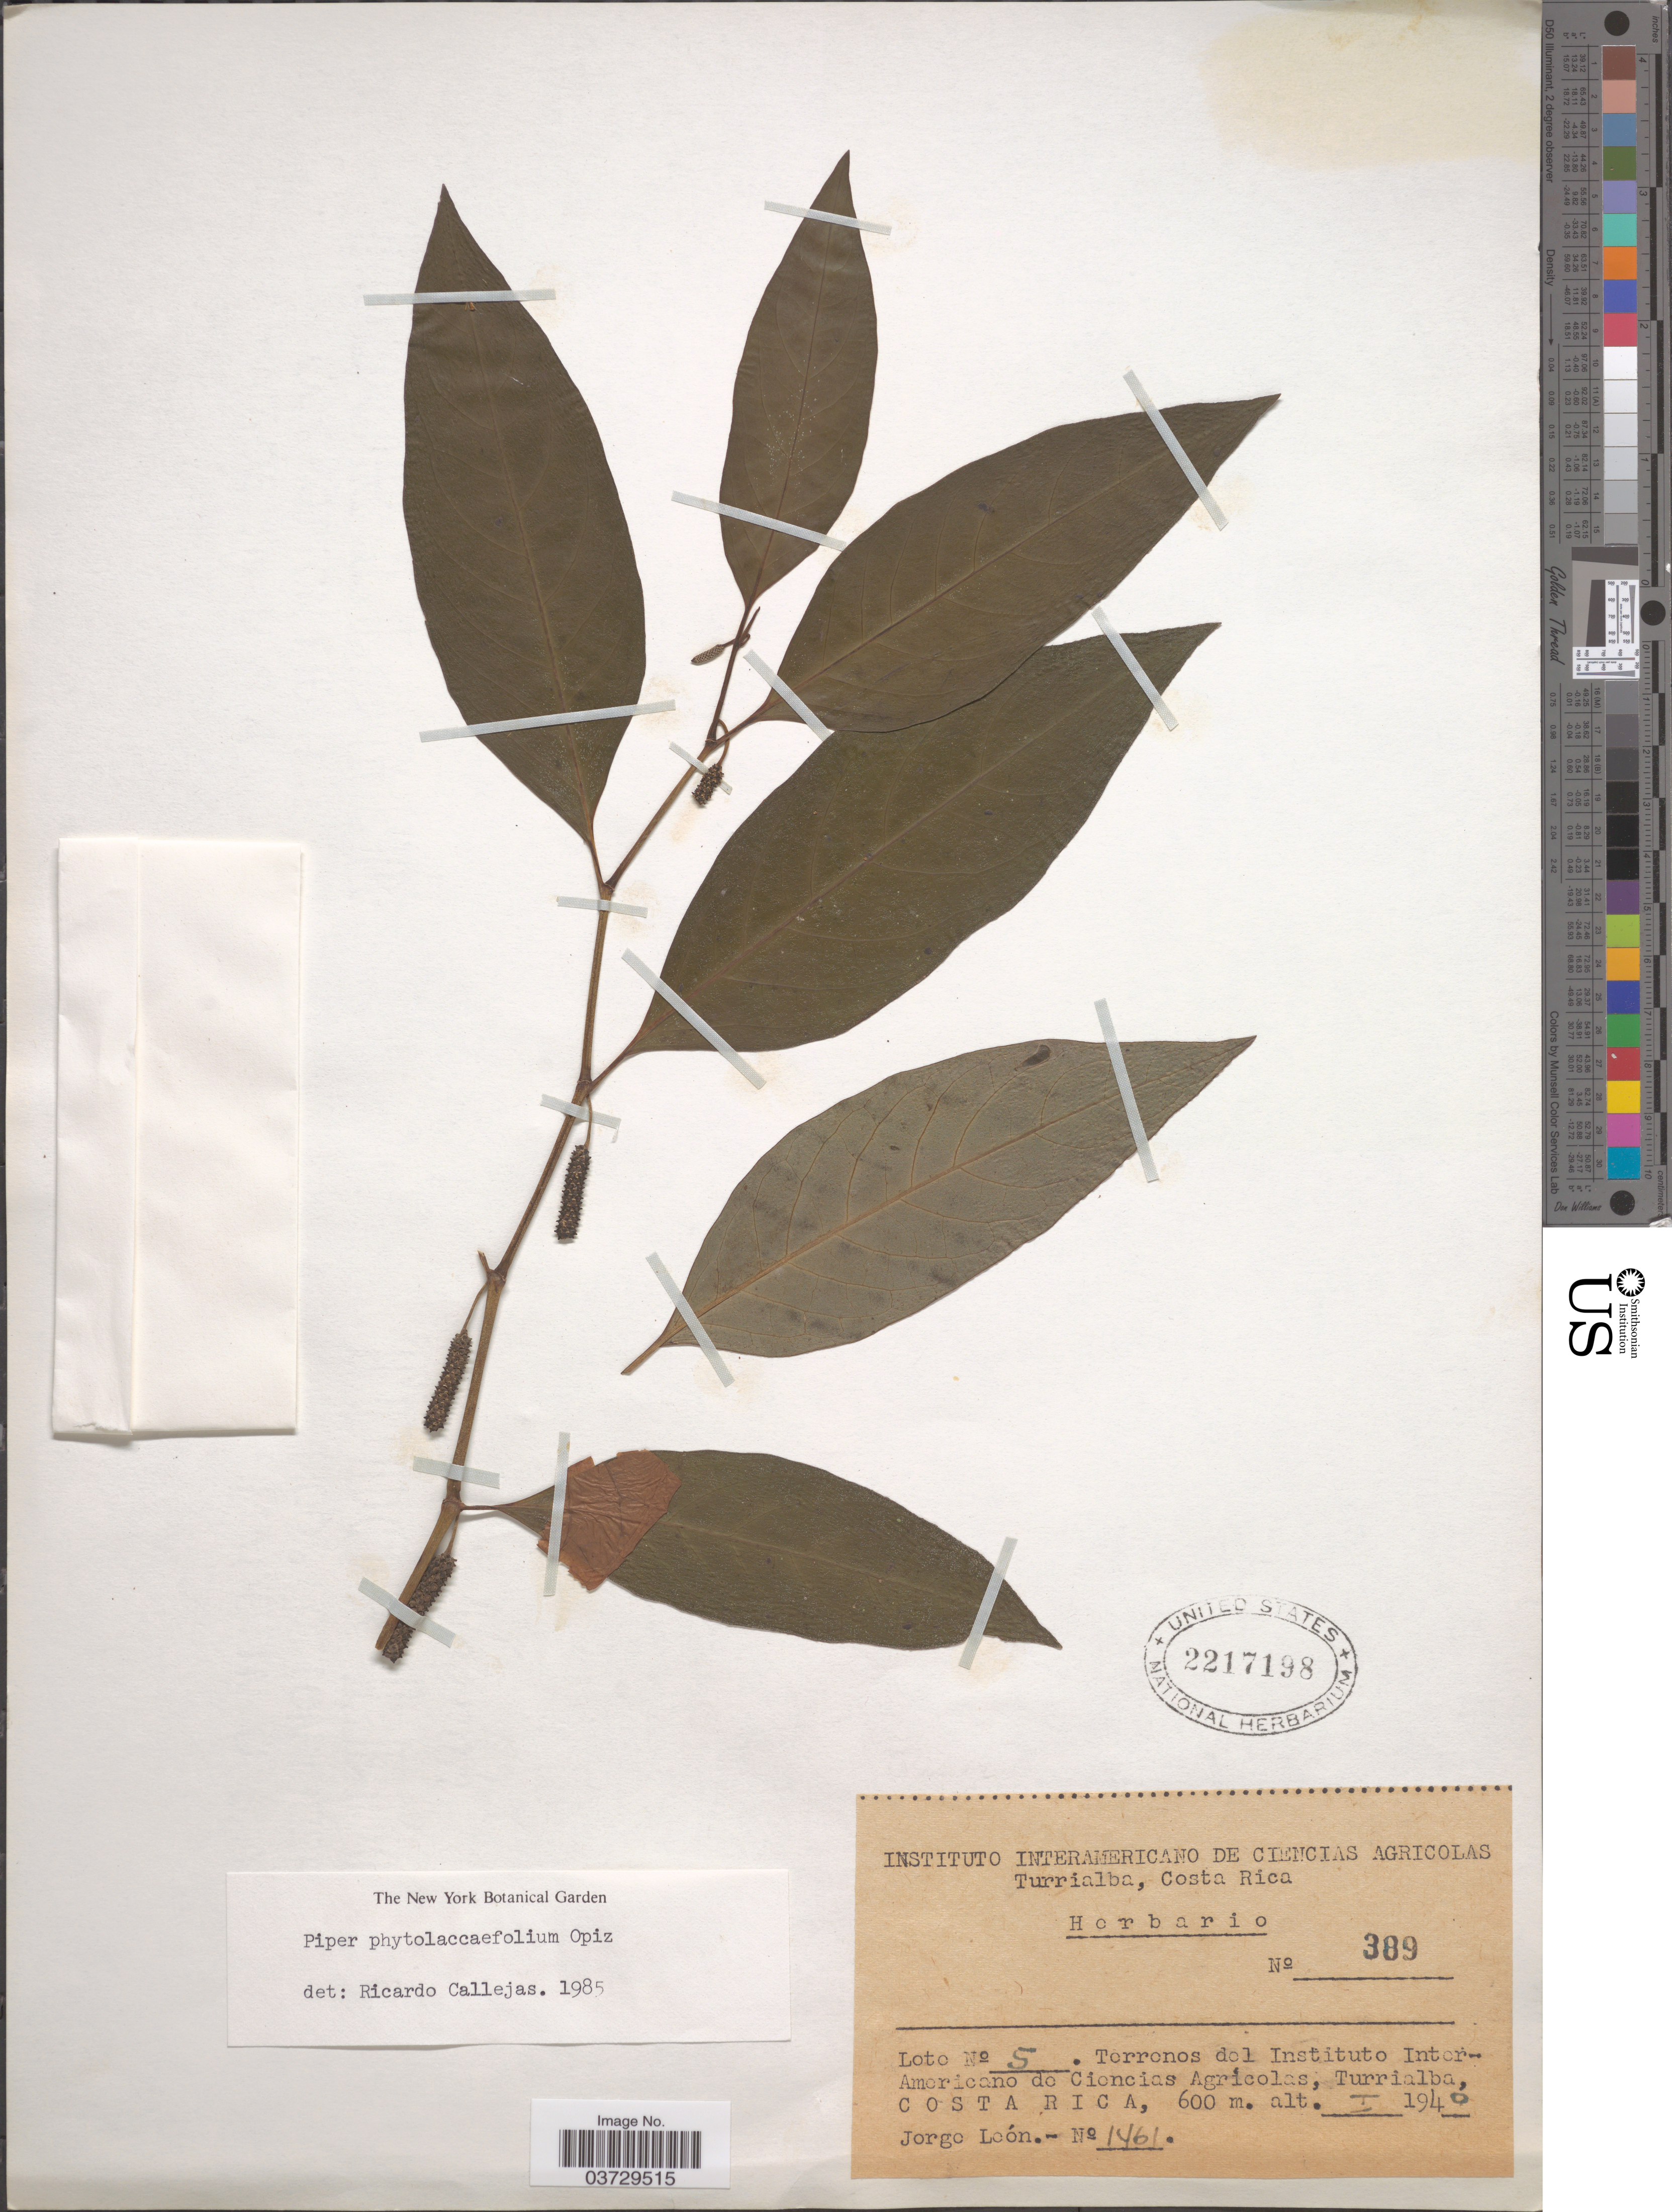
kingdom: Plantae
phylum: Tracheophyta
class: Magnoliopsida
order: Piperales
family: Piperaceae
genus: Piper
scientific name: Piper phytolaccifolium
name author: Opiz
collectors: J. León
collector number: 1461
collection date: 1940-01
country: Costa Rica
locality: Terrenos del Instituto Inter-Americano de Ciencias Agricolas, Turrialba.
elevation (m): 600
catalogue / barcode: US 2217198